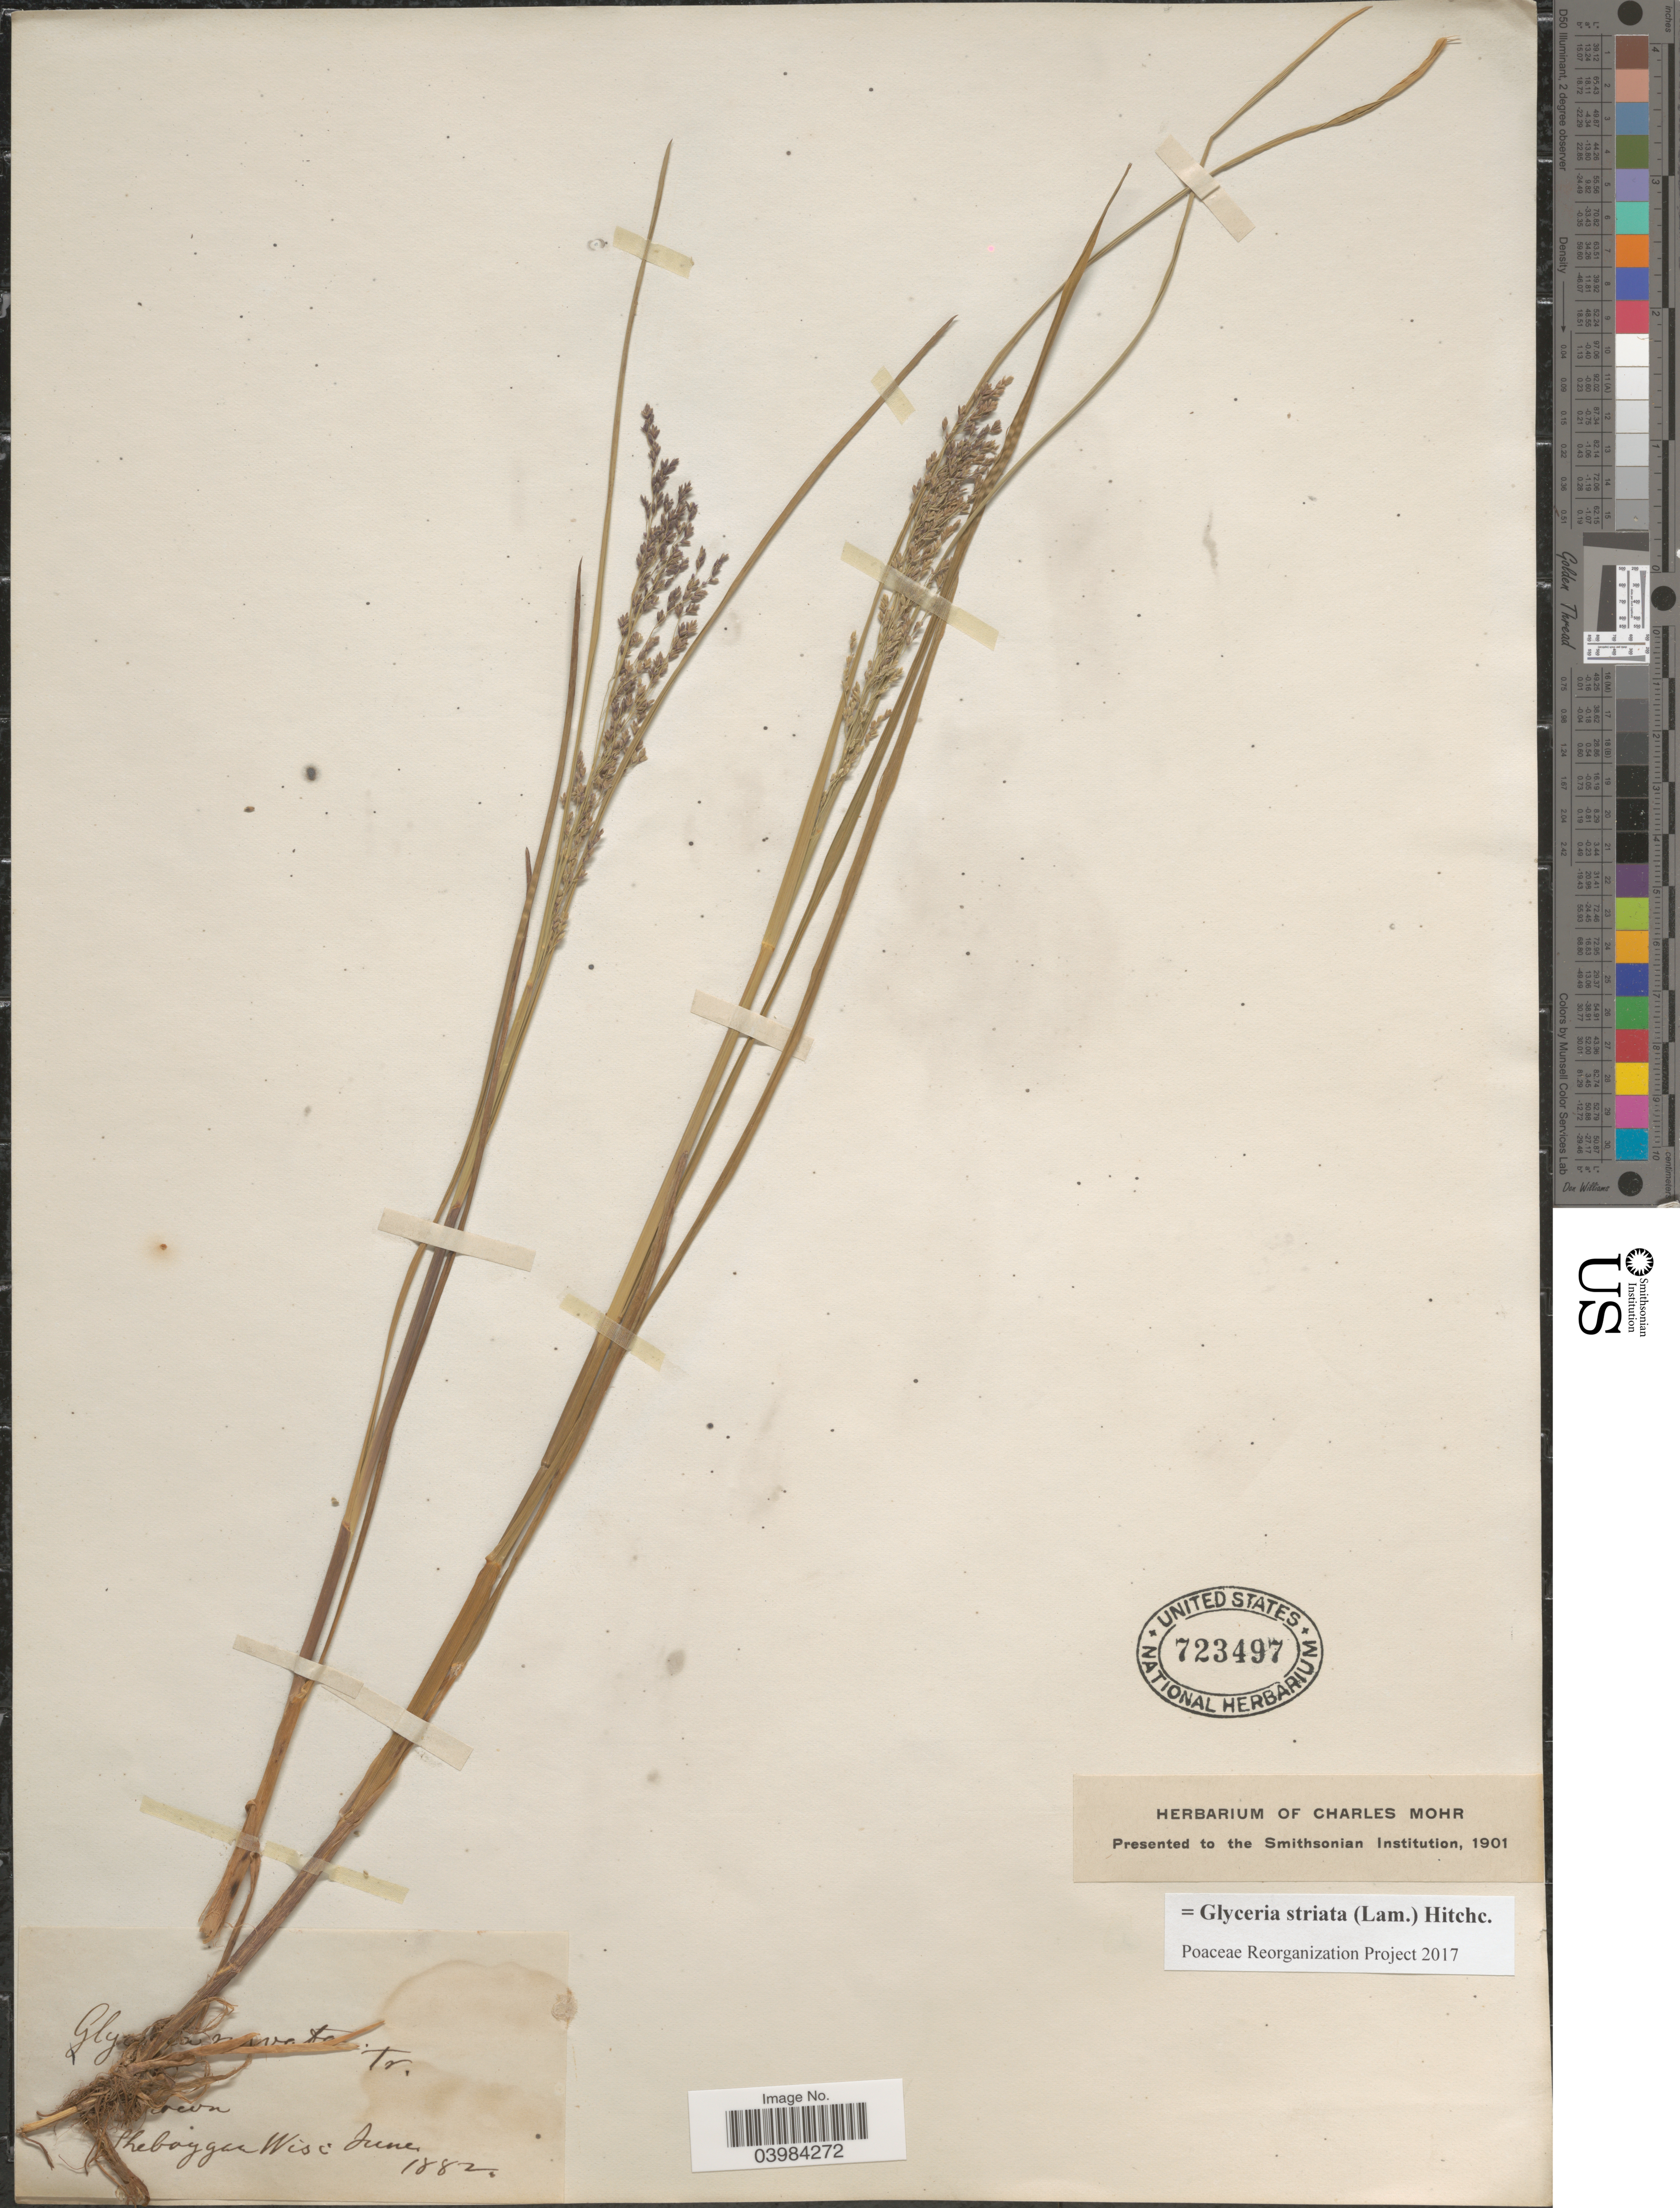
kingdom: Plantae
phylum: Tracheophyta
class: Liliopsida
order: Poales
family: Poaceae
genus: Glyceria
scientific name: Glyceria striata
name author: (Lam.) Hitchc.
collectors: ex herb. Charles Mohr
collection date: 1882-06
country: United States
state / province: Wisconsin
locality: Sheboygan.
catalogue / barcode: US 723497